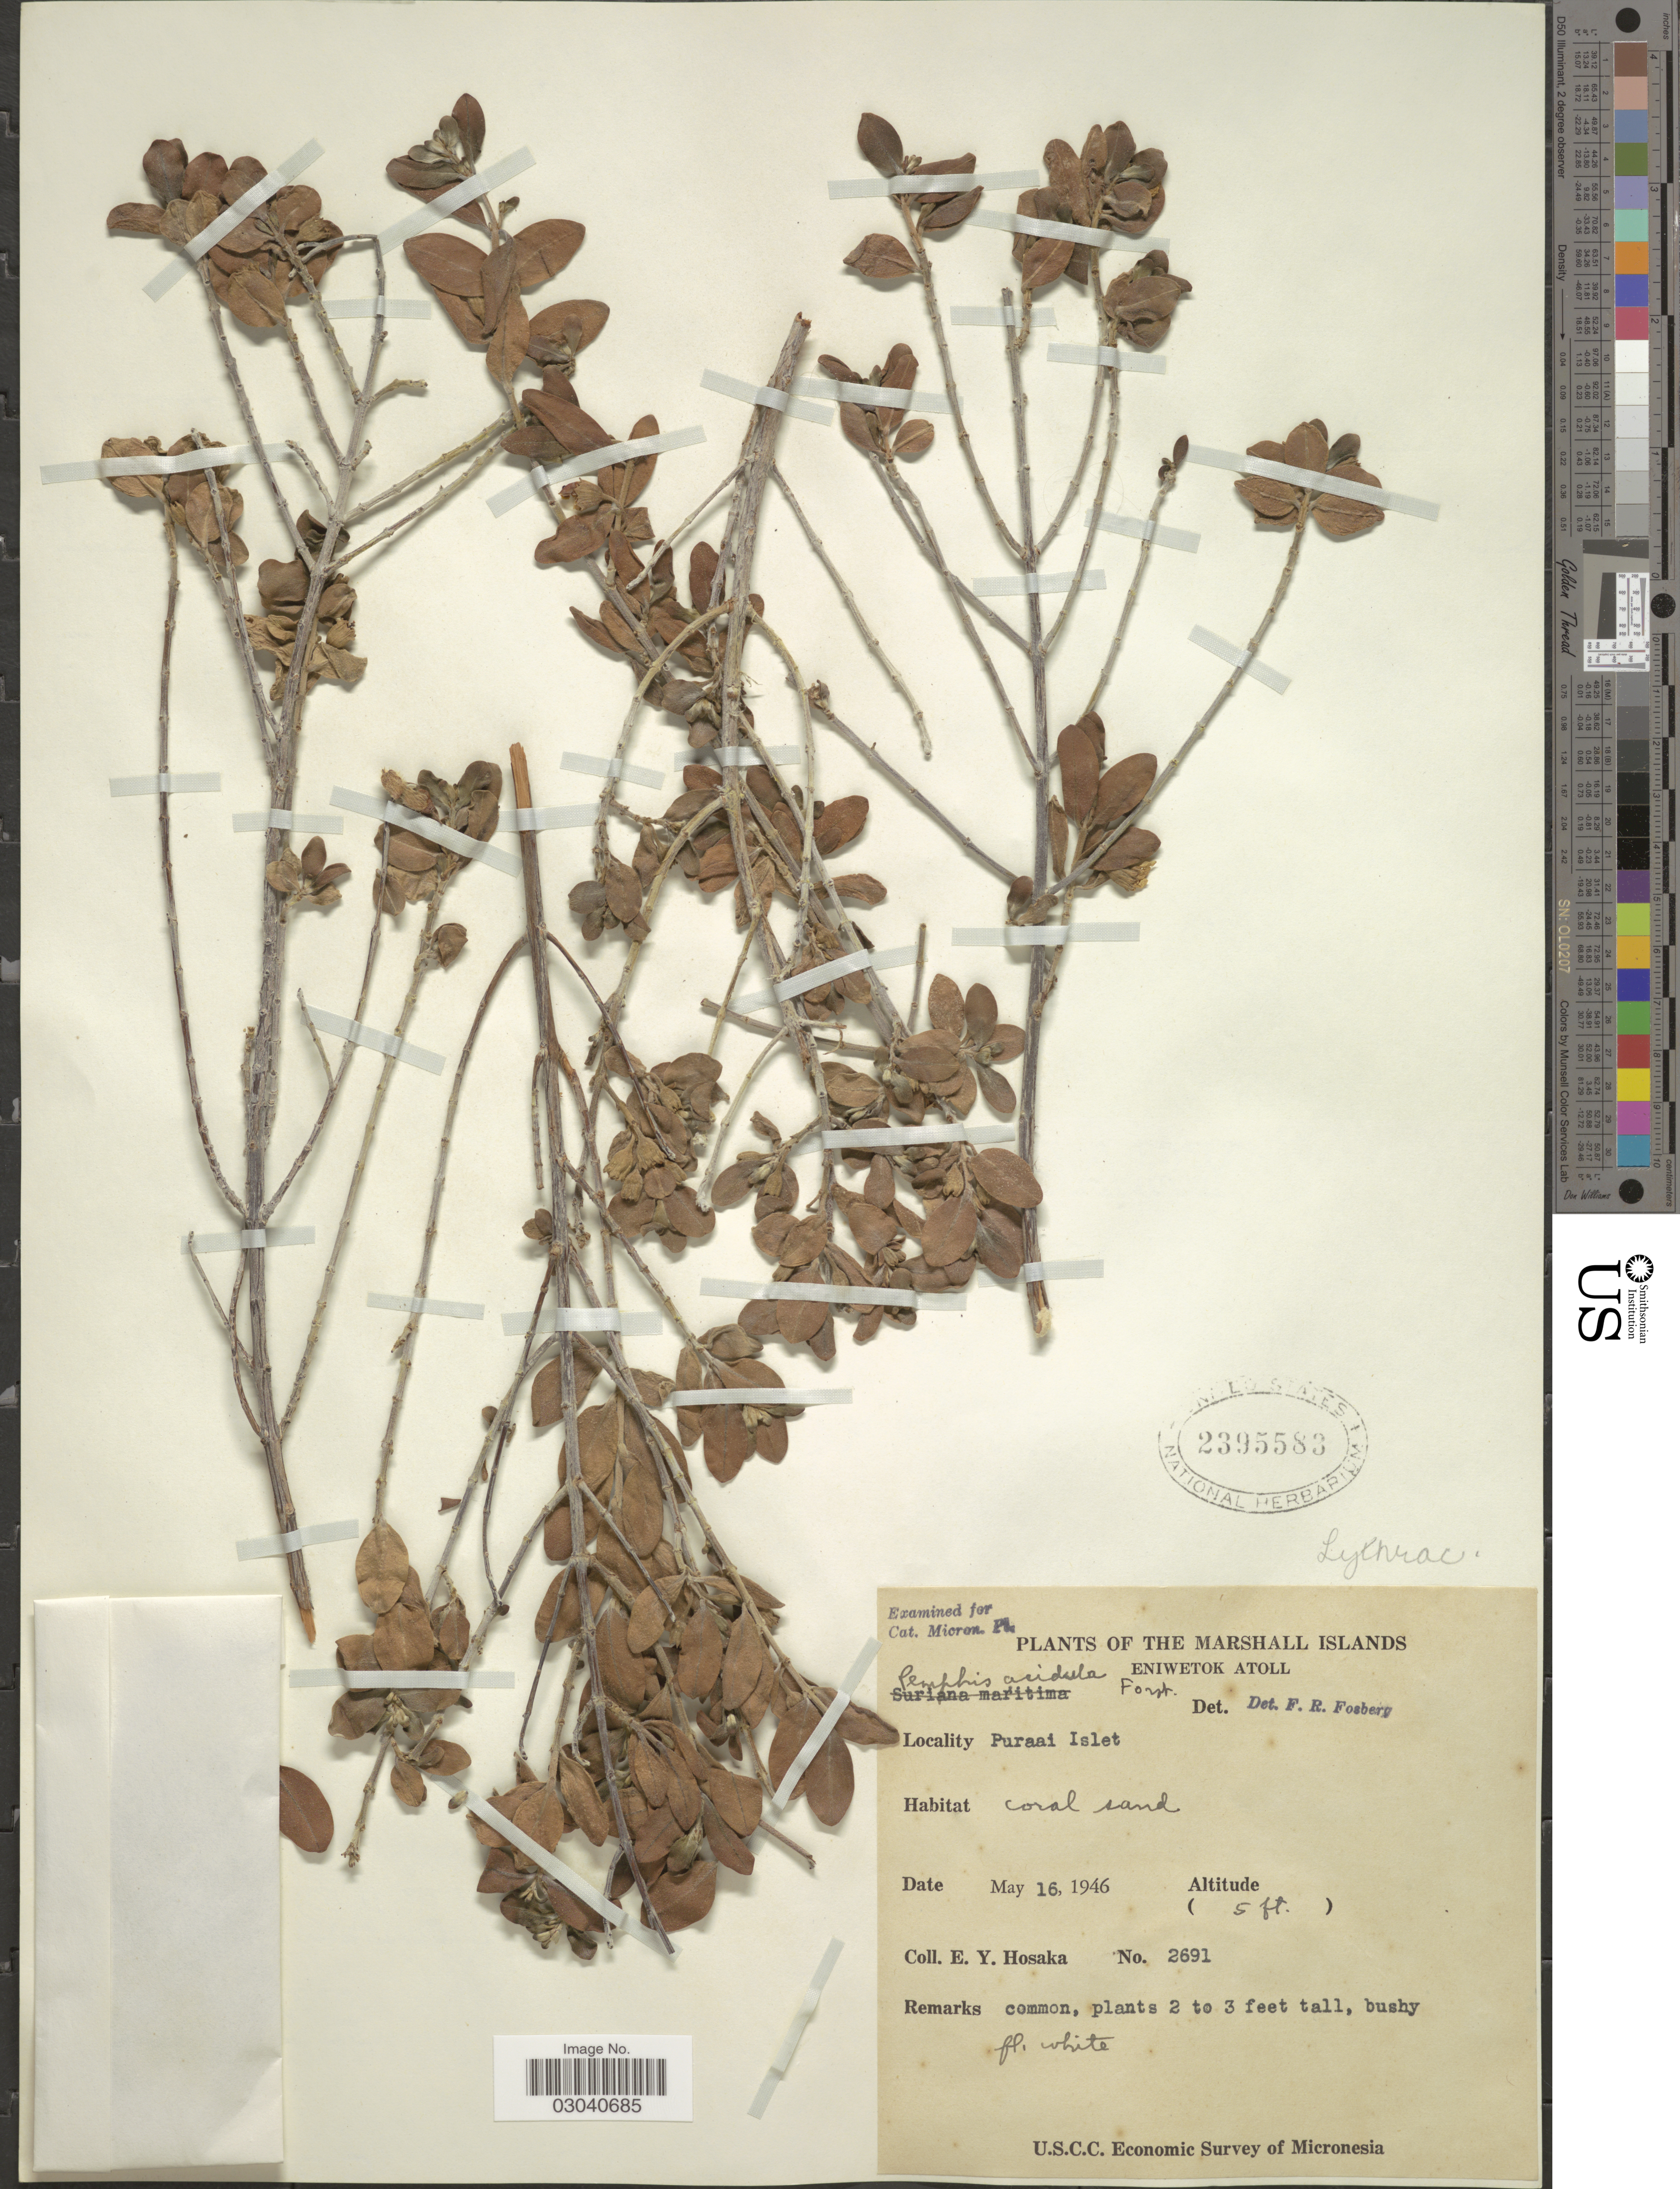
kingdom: Plantae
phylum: Tracheophyta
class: Magnoliopsida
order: Myrtales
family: Lythraceae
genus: Pemphis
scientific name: Pemphis acidula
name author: J.R. Forst. & G. Forst.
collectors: E. Y. Hosaka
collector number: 2691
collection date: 1946-05-16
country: Marshall Islands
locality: Eniwetok Atoll. Puraai Islet.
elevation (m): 2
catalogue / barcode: US 2395583